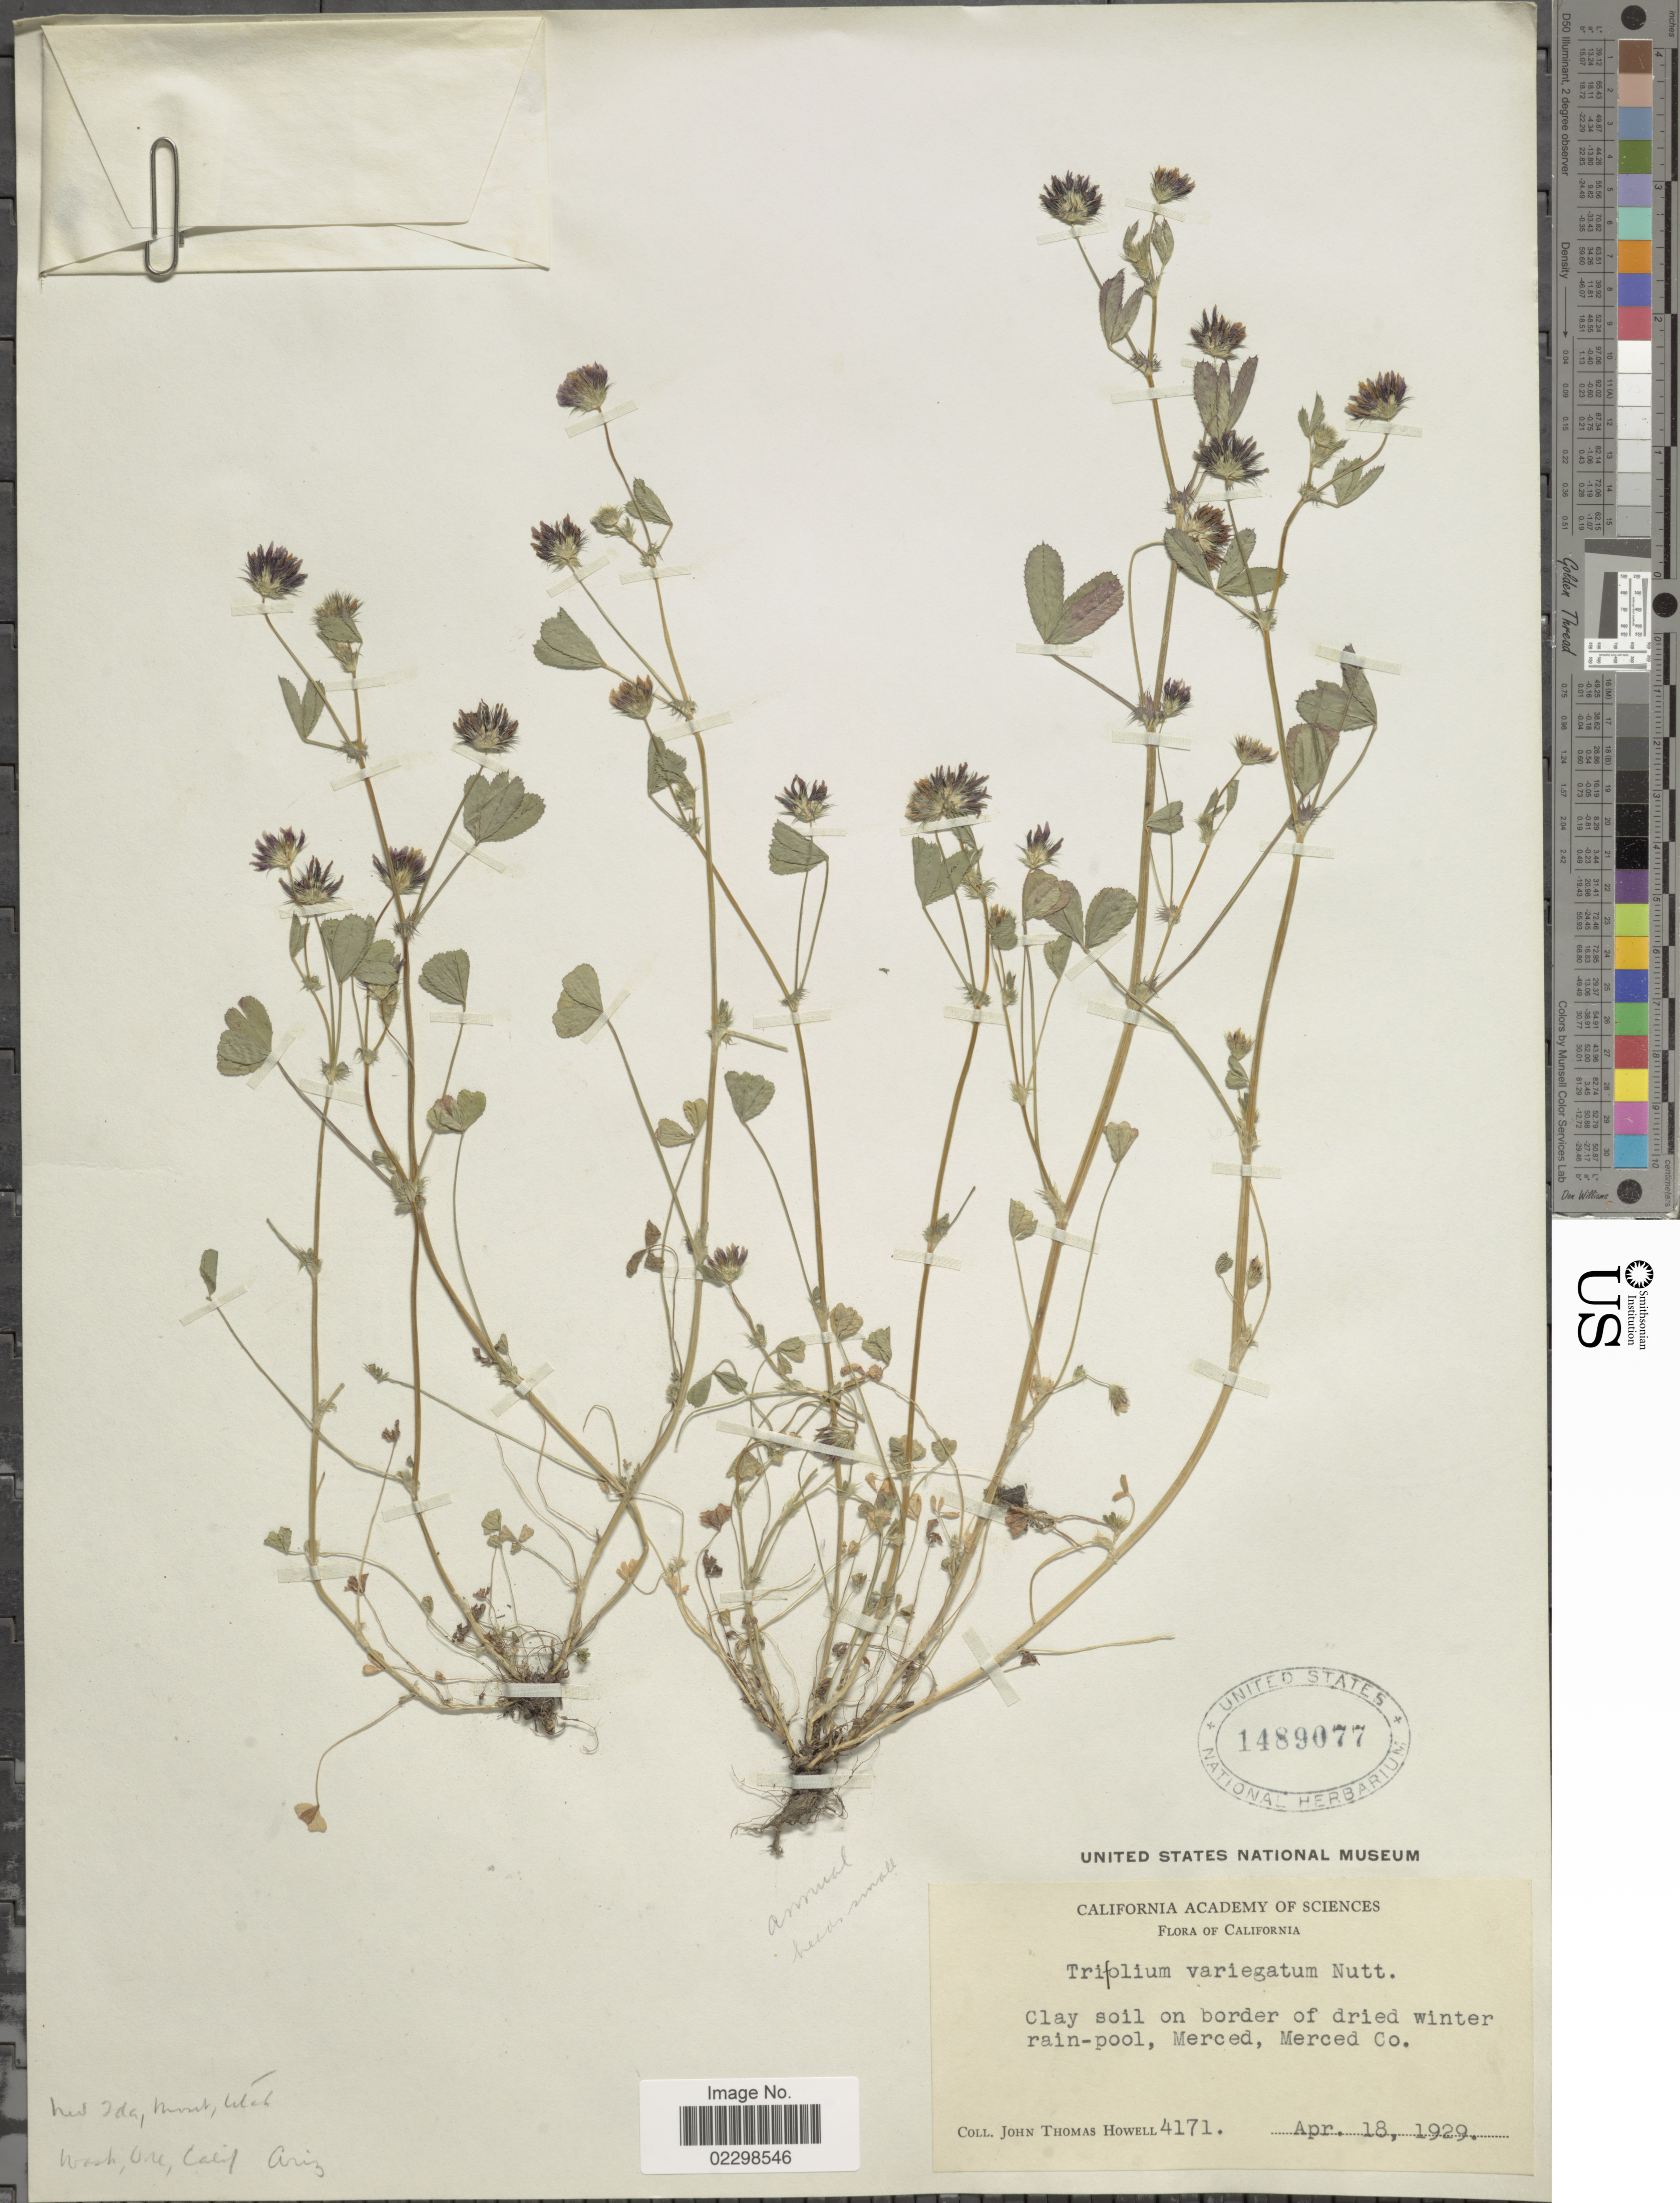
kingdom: Plantae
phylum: Tracheophyta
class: Magnoliopsida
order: Fabales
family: Fabaceae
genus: Trifolium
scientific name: Trifolium variegatum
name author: Nutt.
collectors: J. T. Howell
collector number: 4171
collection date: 1929-04-18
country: United States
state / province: California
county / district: Merced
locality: Merced, Merced Co.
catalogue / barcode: US 1489077